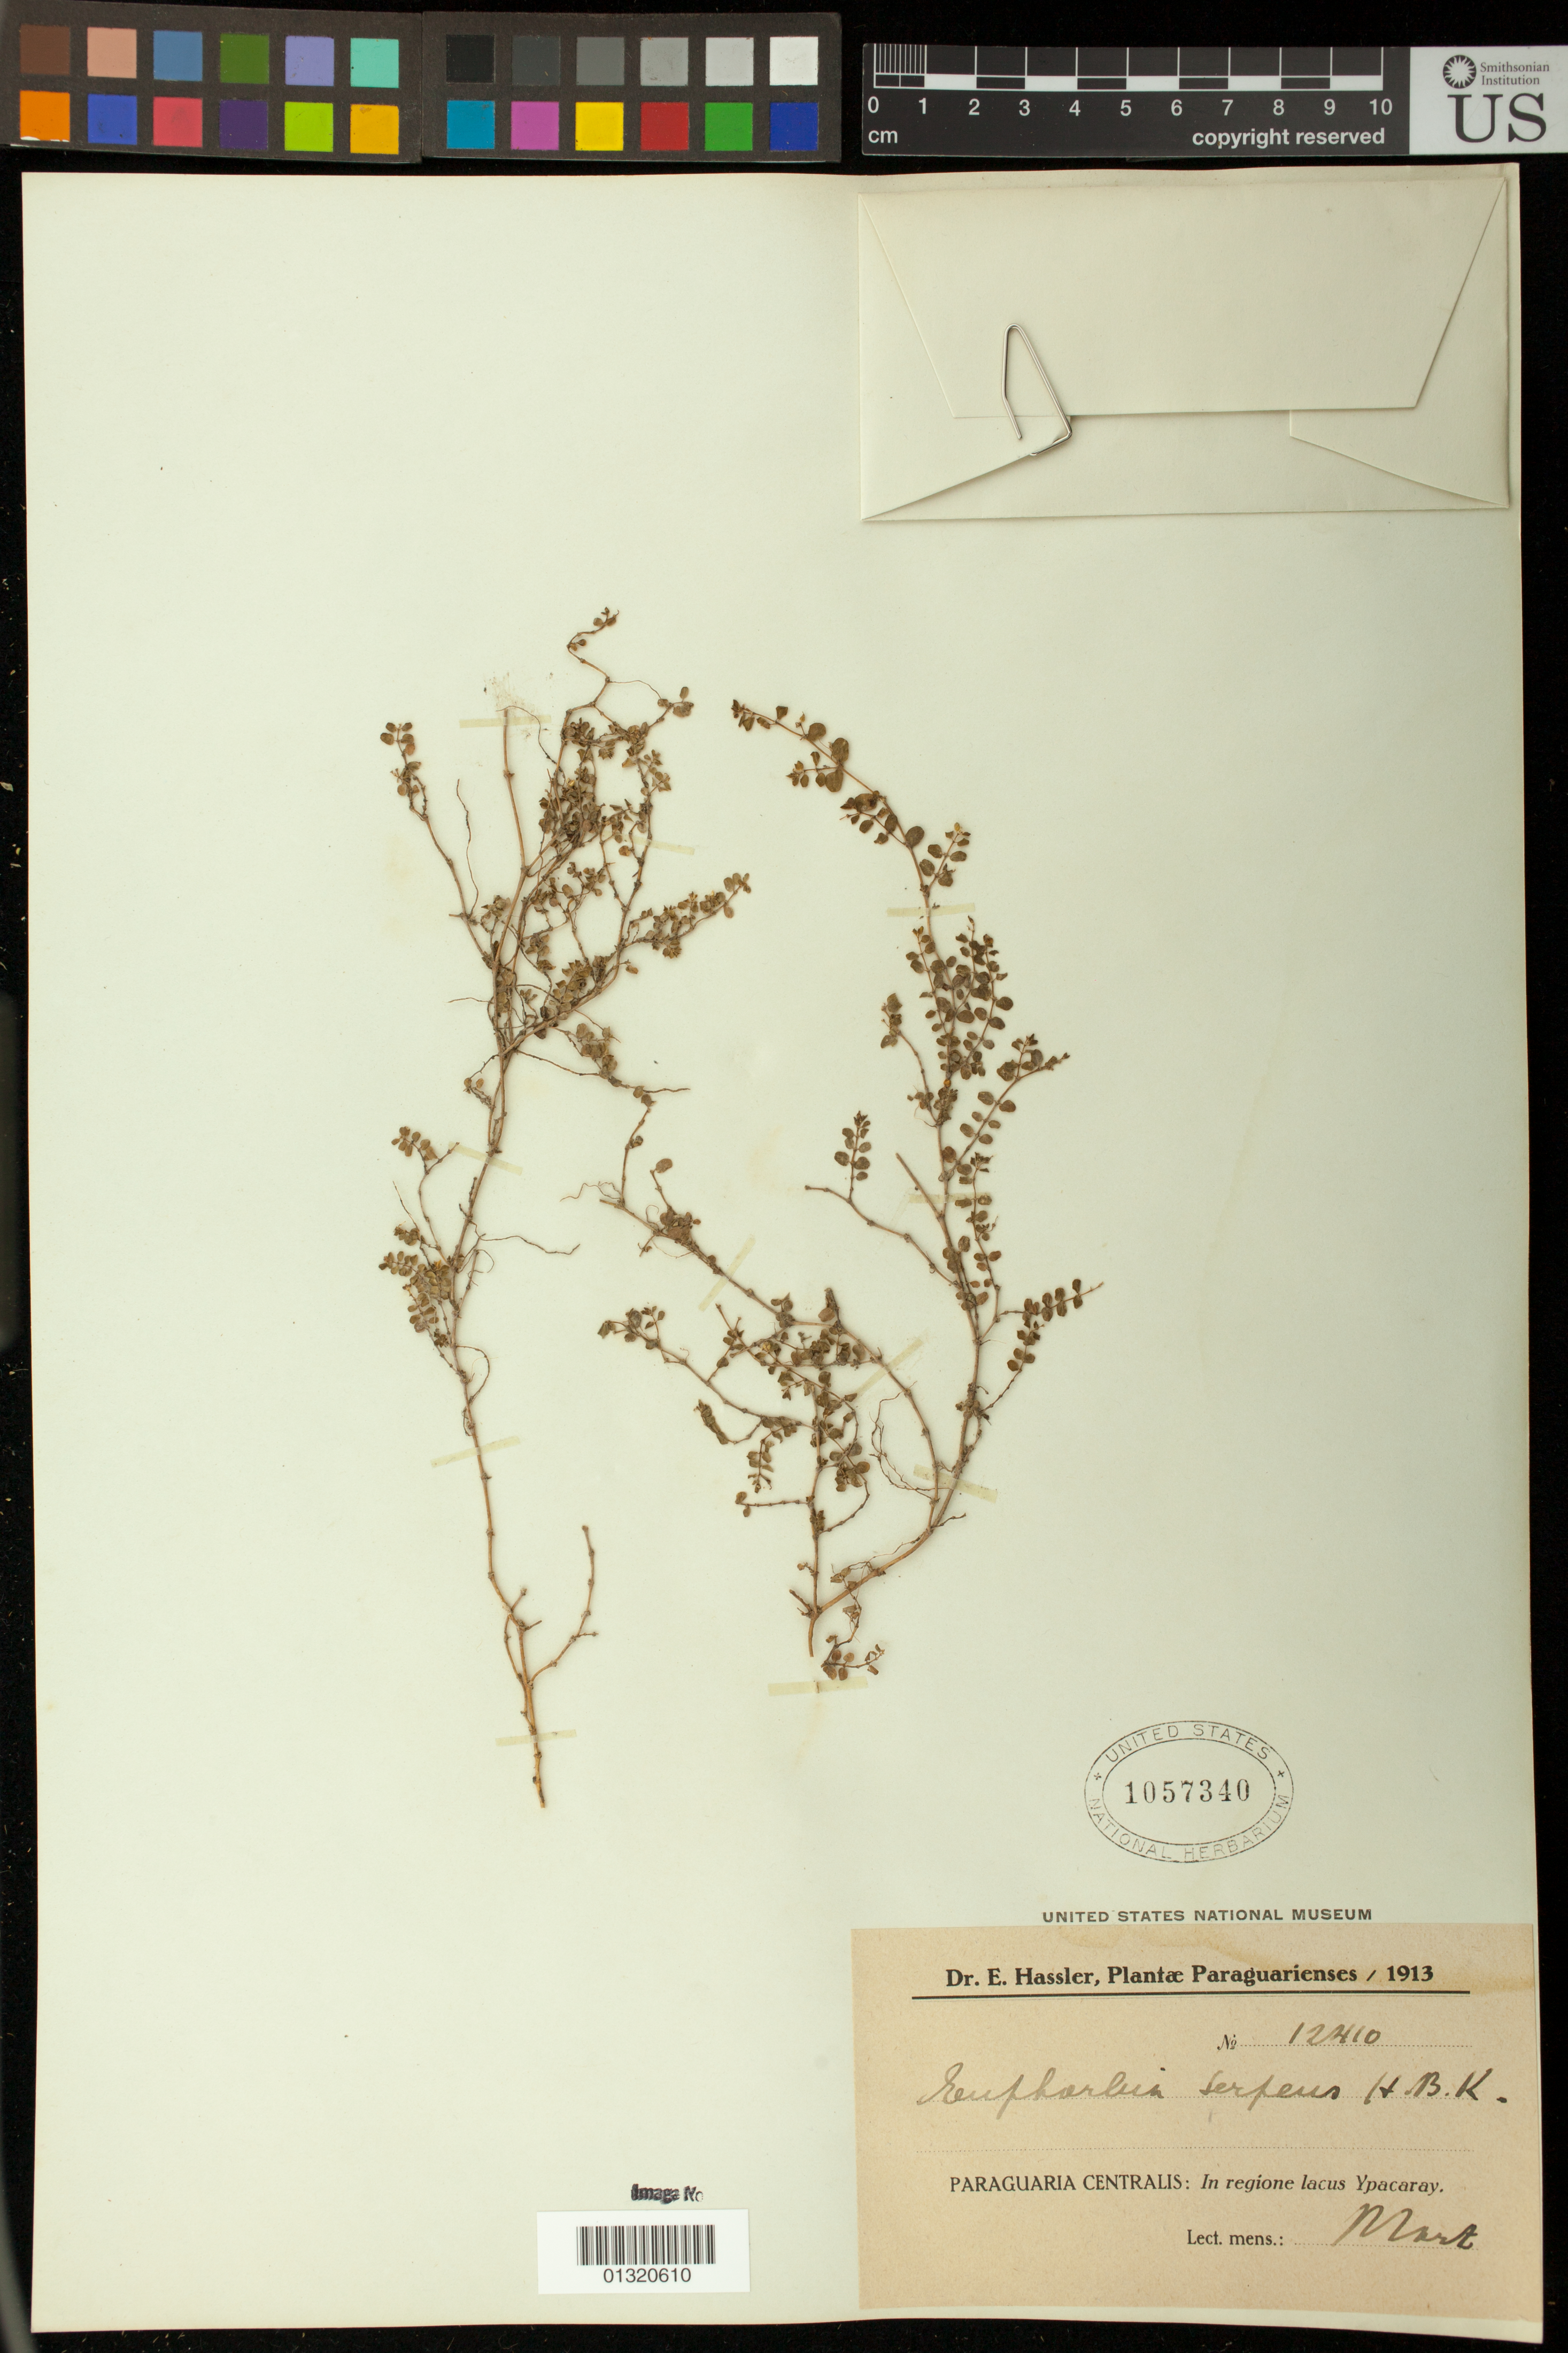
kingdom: Plantae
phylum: Tracheophyta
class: Magnoliopsida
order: Malpighiales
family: Euphorbiaceae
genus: Euphorbia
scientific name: Euphorbia serpens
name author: Kunth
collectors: E. Hassler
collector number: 12410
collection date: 1913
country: Paraguay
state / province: Central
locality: In regione lacus Ypacaray (Ypacarai)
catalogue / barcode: US 1057340